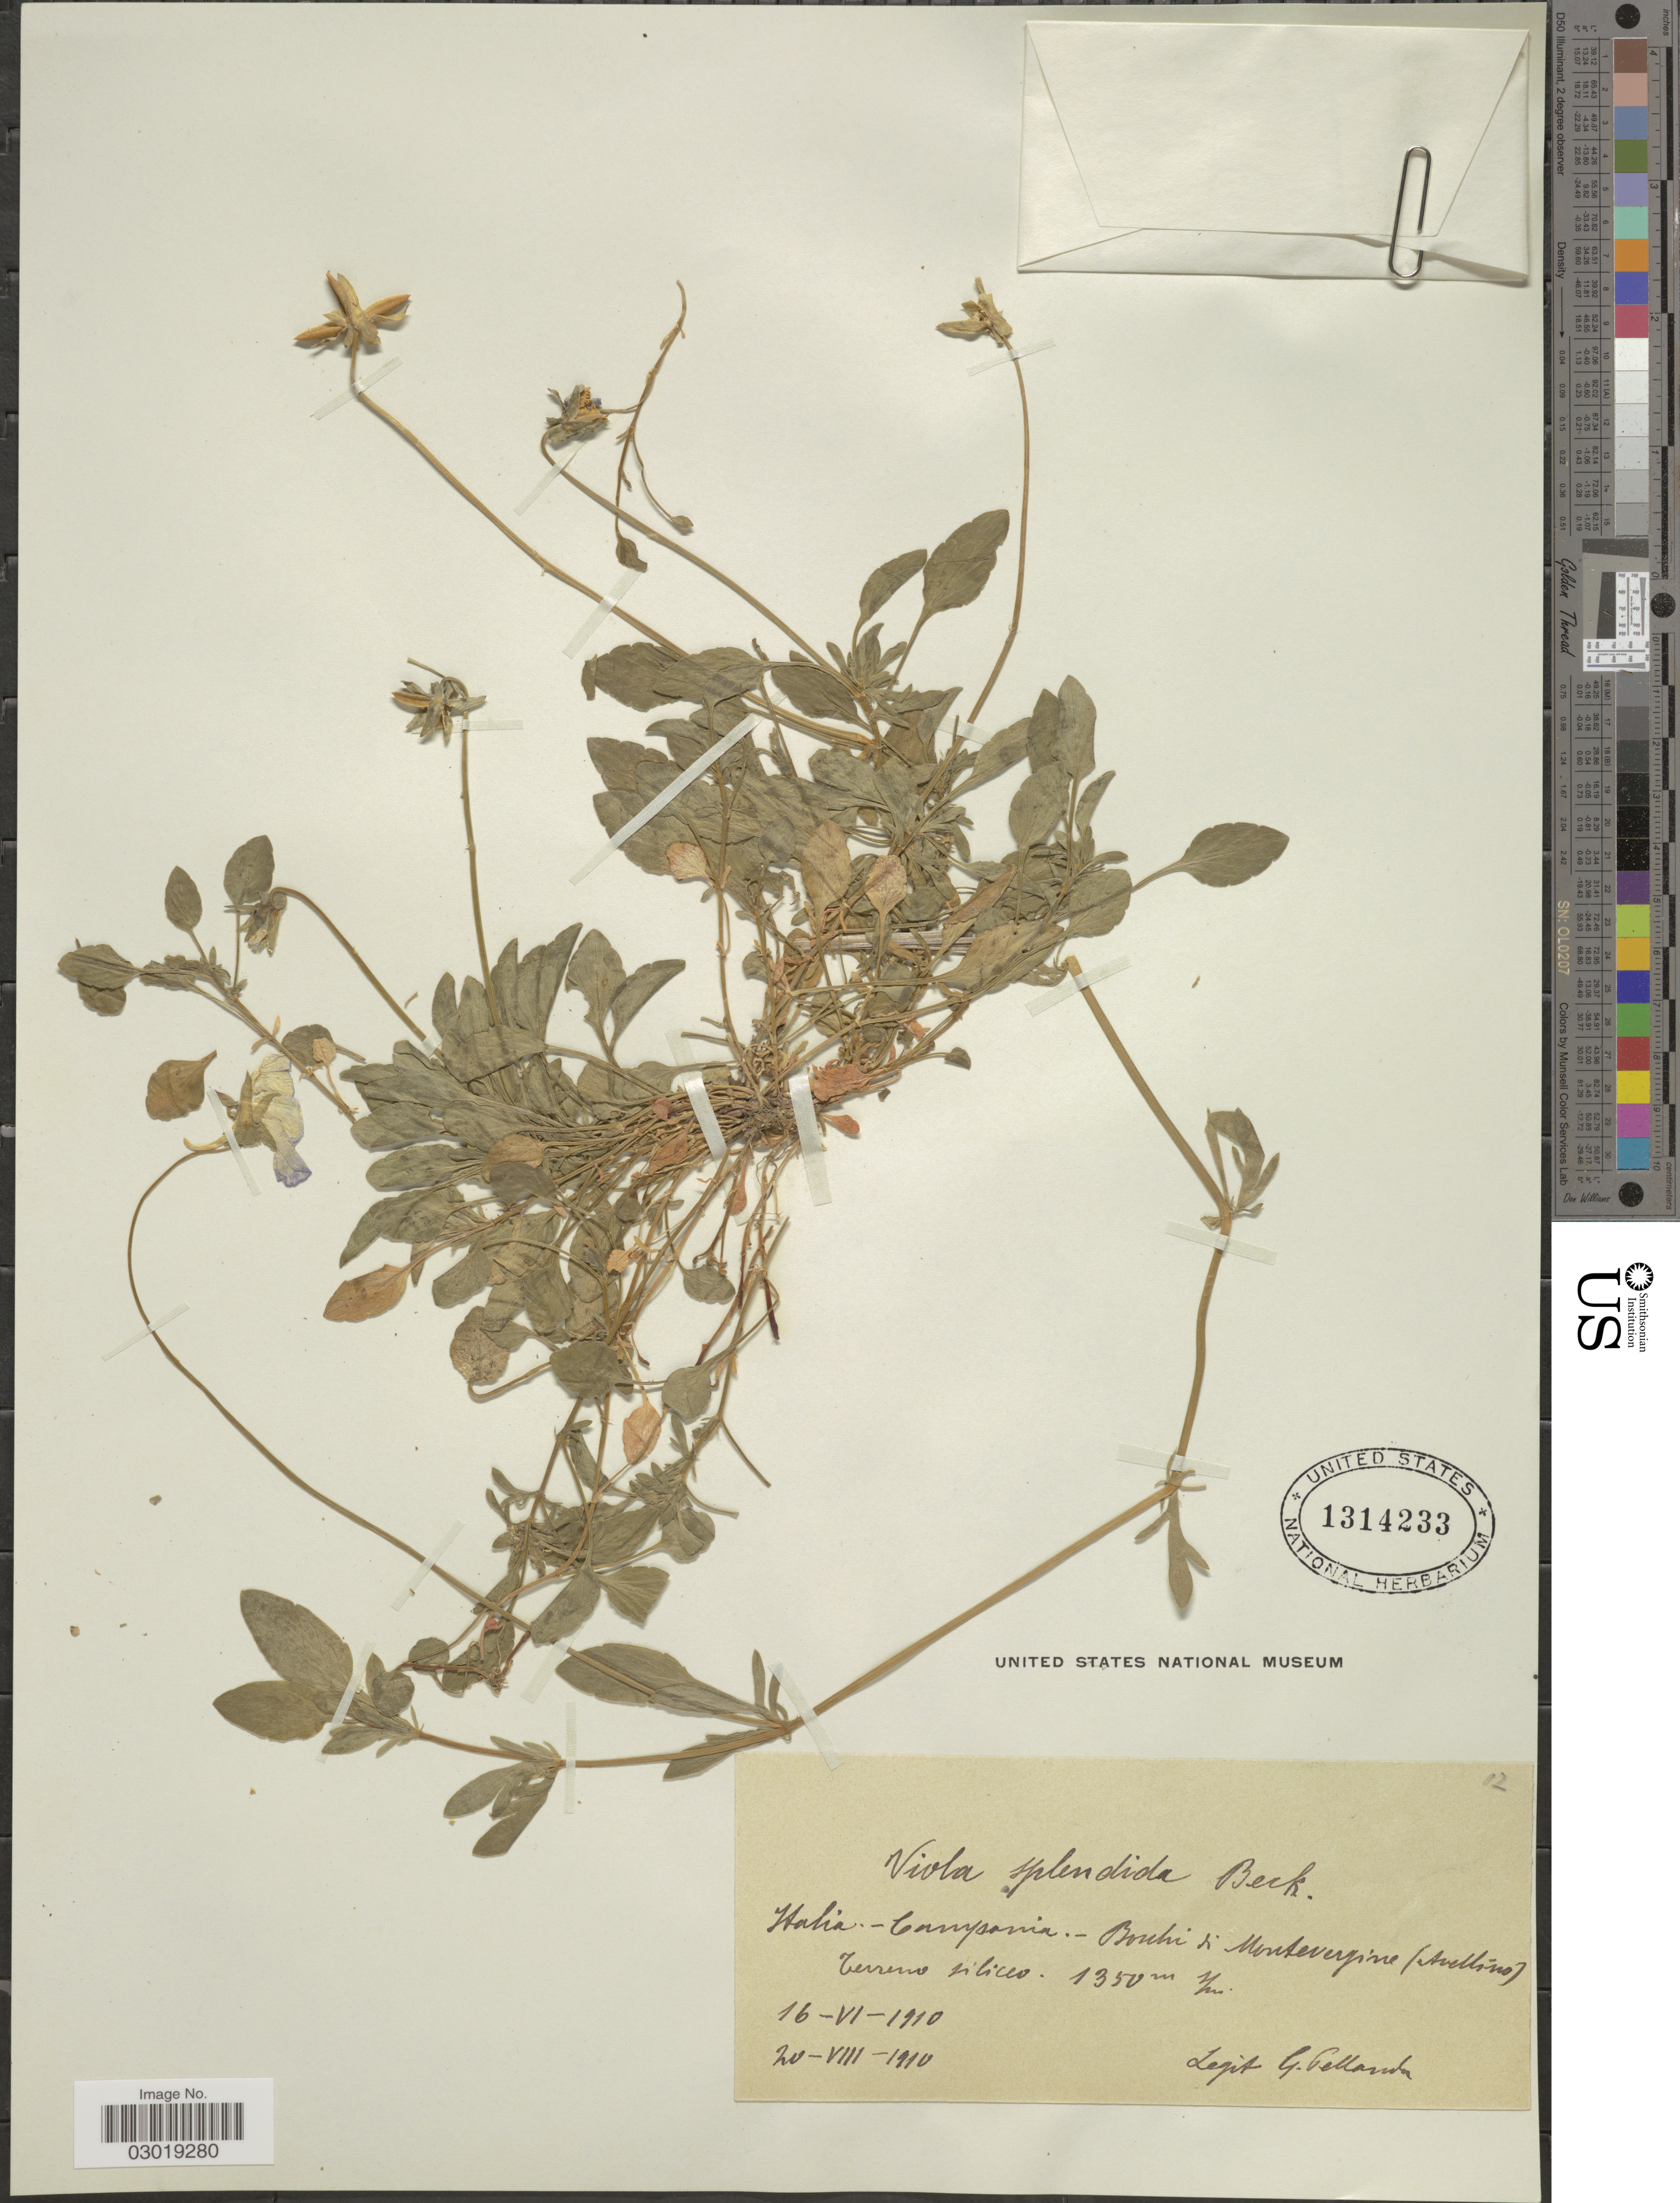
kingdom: Plantae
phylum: Tracheophyta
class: Magnoliopsida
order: Malpighiales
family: Violaceae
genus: Viola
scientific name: Viola splendida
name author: W. Becker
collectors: G. Pollard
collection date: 1910-06-16/1910-08-20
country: Italy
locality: Campania- Bouchi di Montevergine (Avellino).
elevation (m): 1350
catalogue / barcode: US 1314233